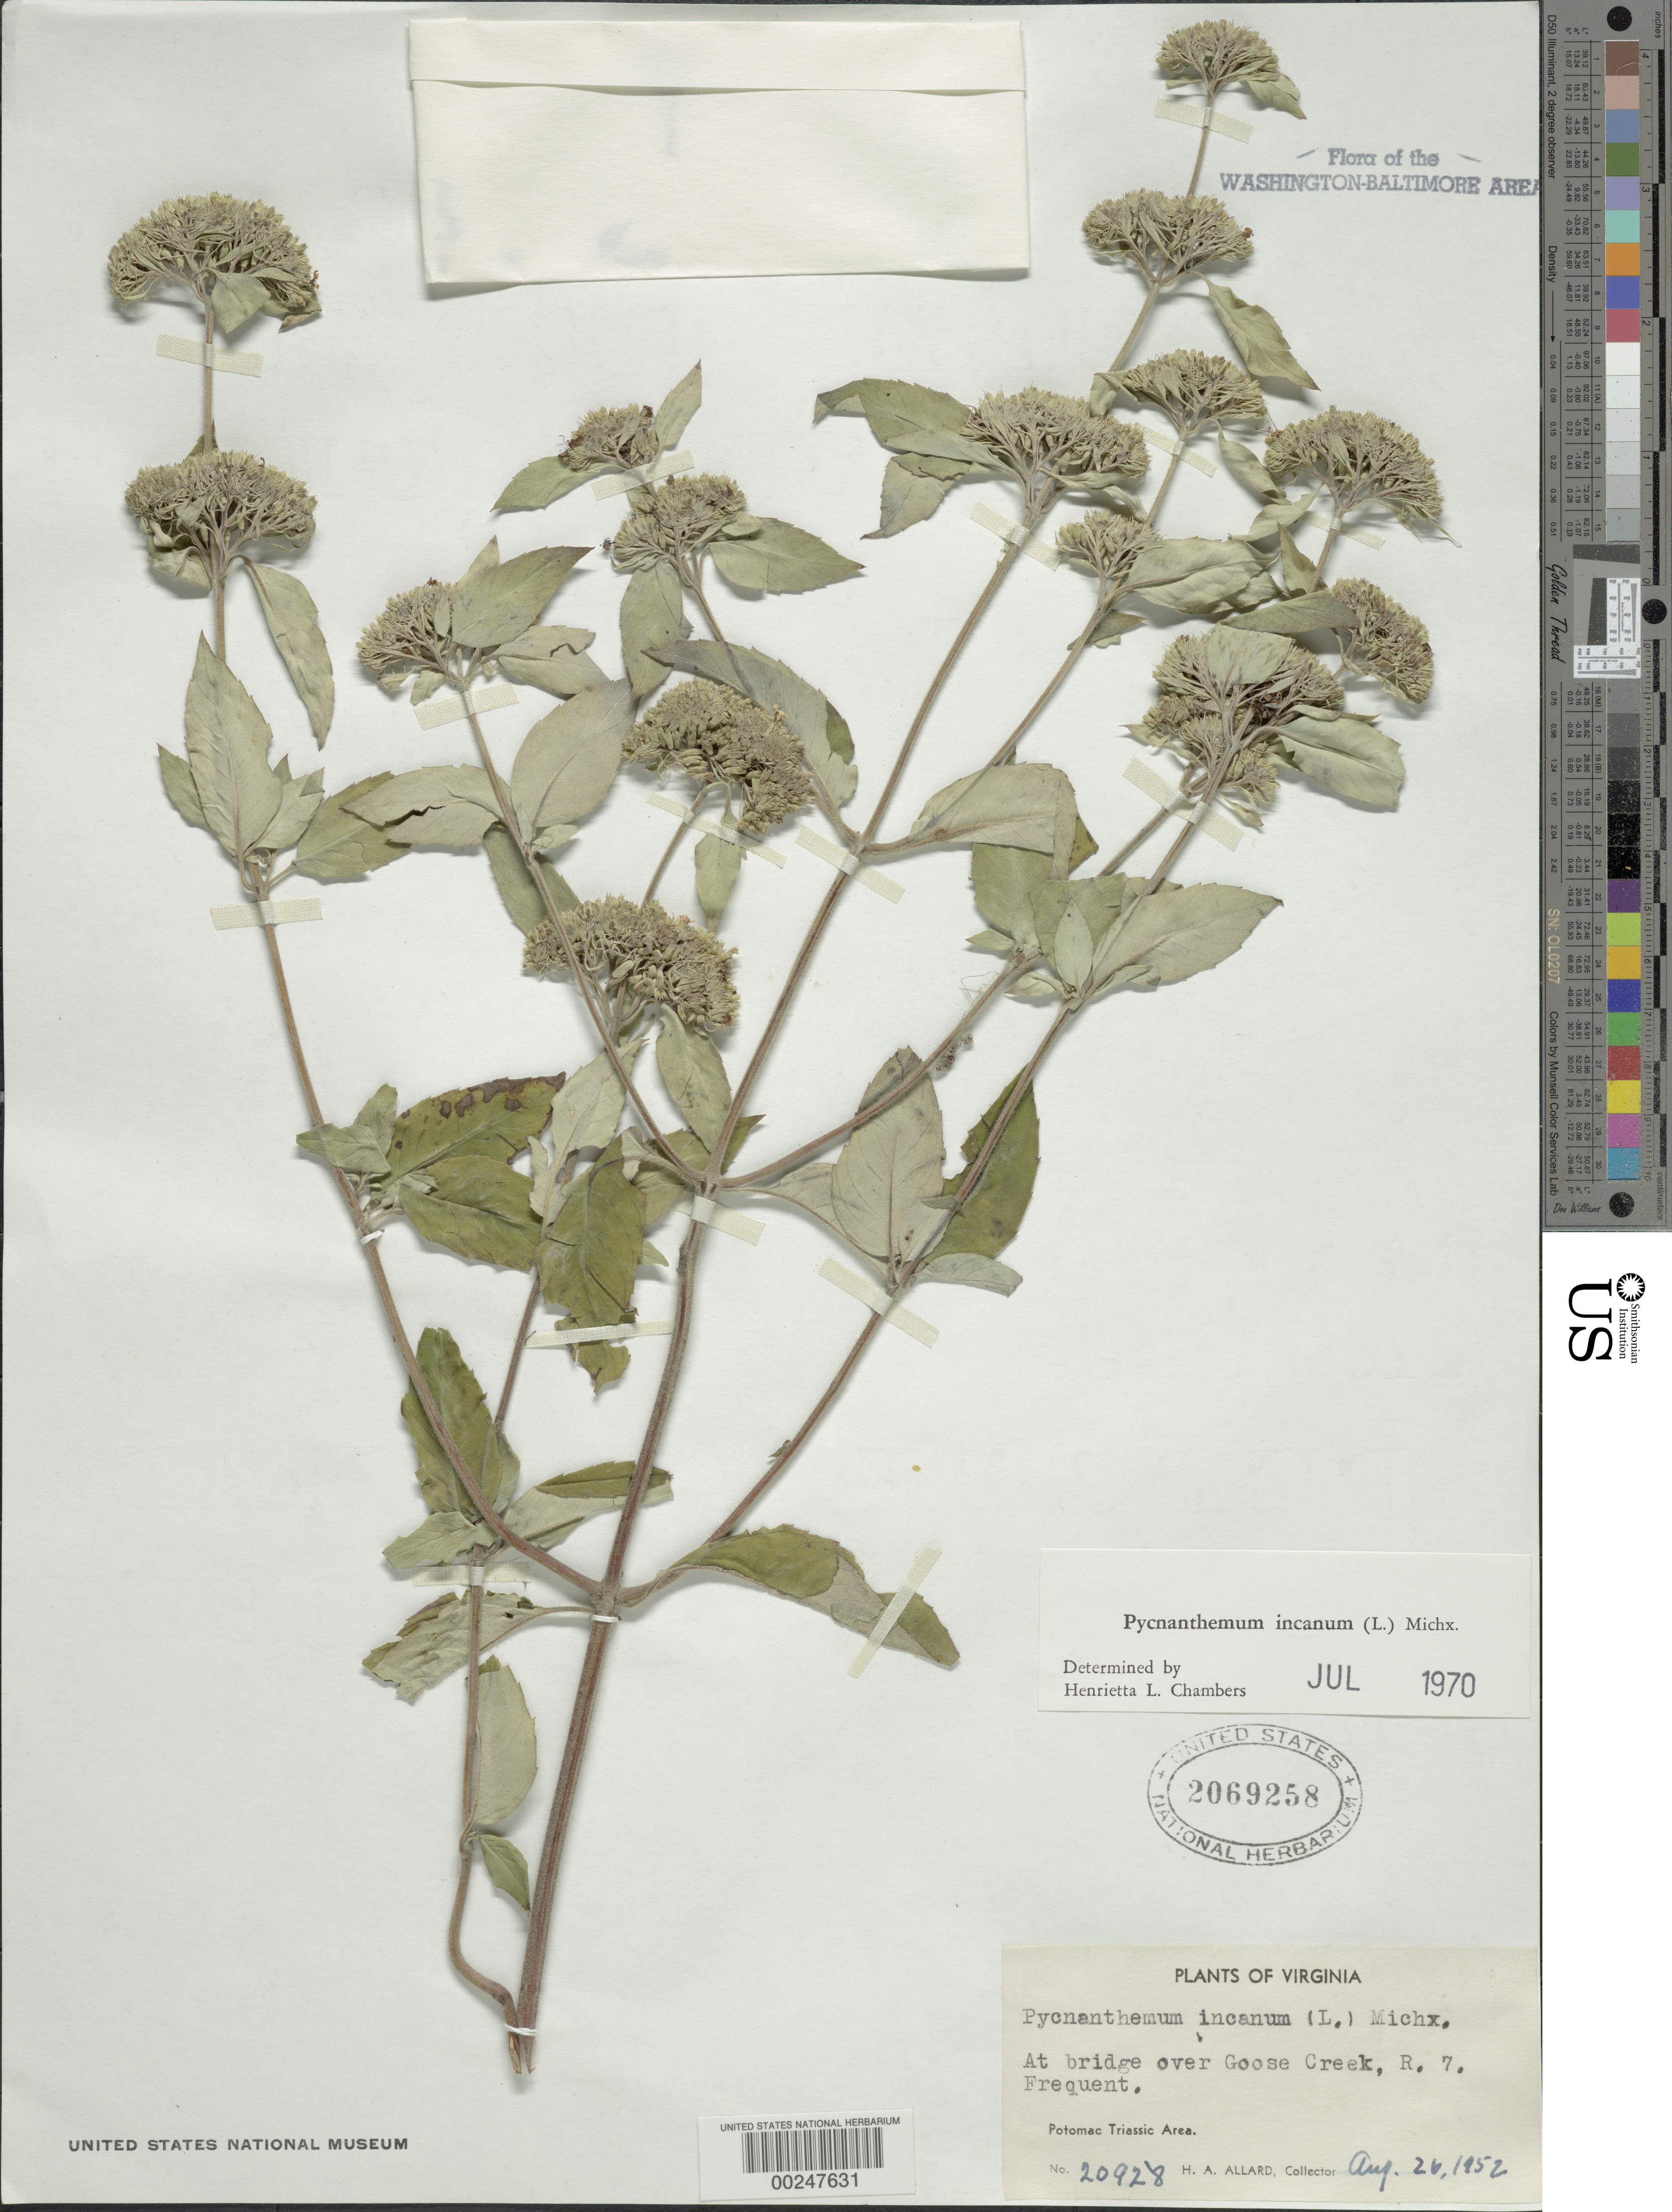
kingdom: Plantae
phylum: Tracheophyta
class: Magnoliopsida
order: Lamiales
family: Lamiaceae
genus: Pycnanthemum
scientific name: Pycnanthemum incanum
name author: (L.) Michx.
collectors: H. A. Allard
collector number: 20928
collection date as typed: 26 Aug 1952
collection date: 1952-08-26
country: United States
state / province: Virginia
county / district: Loudoun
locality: At Bridge over Goose Creek, Rt 7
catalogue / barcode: US 2069258